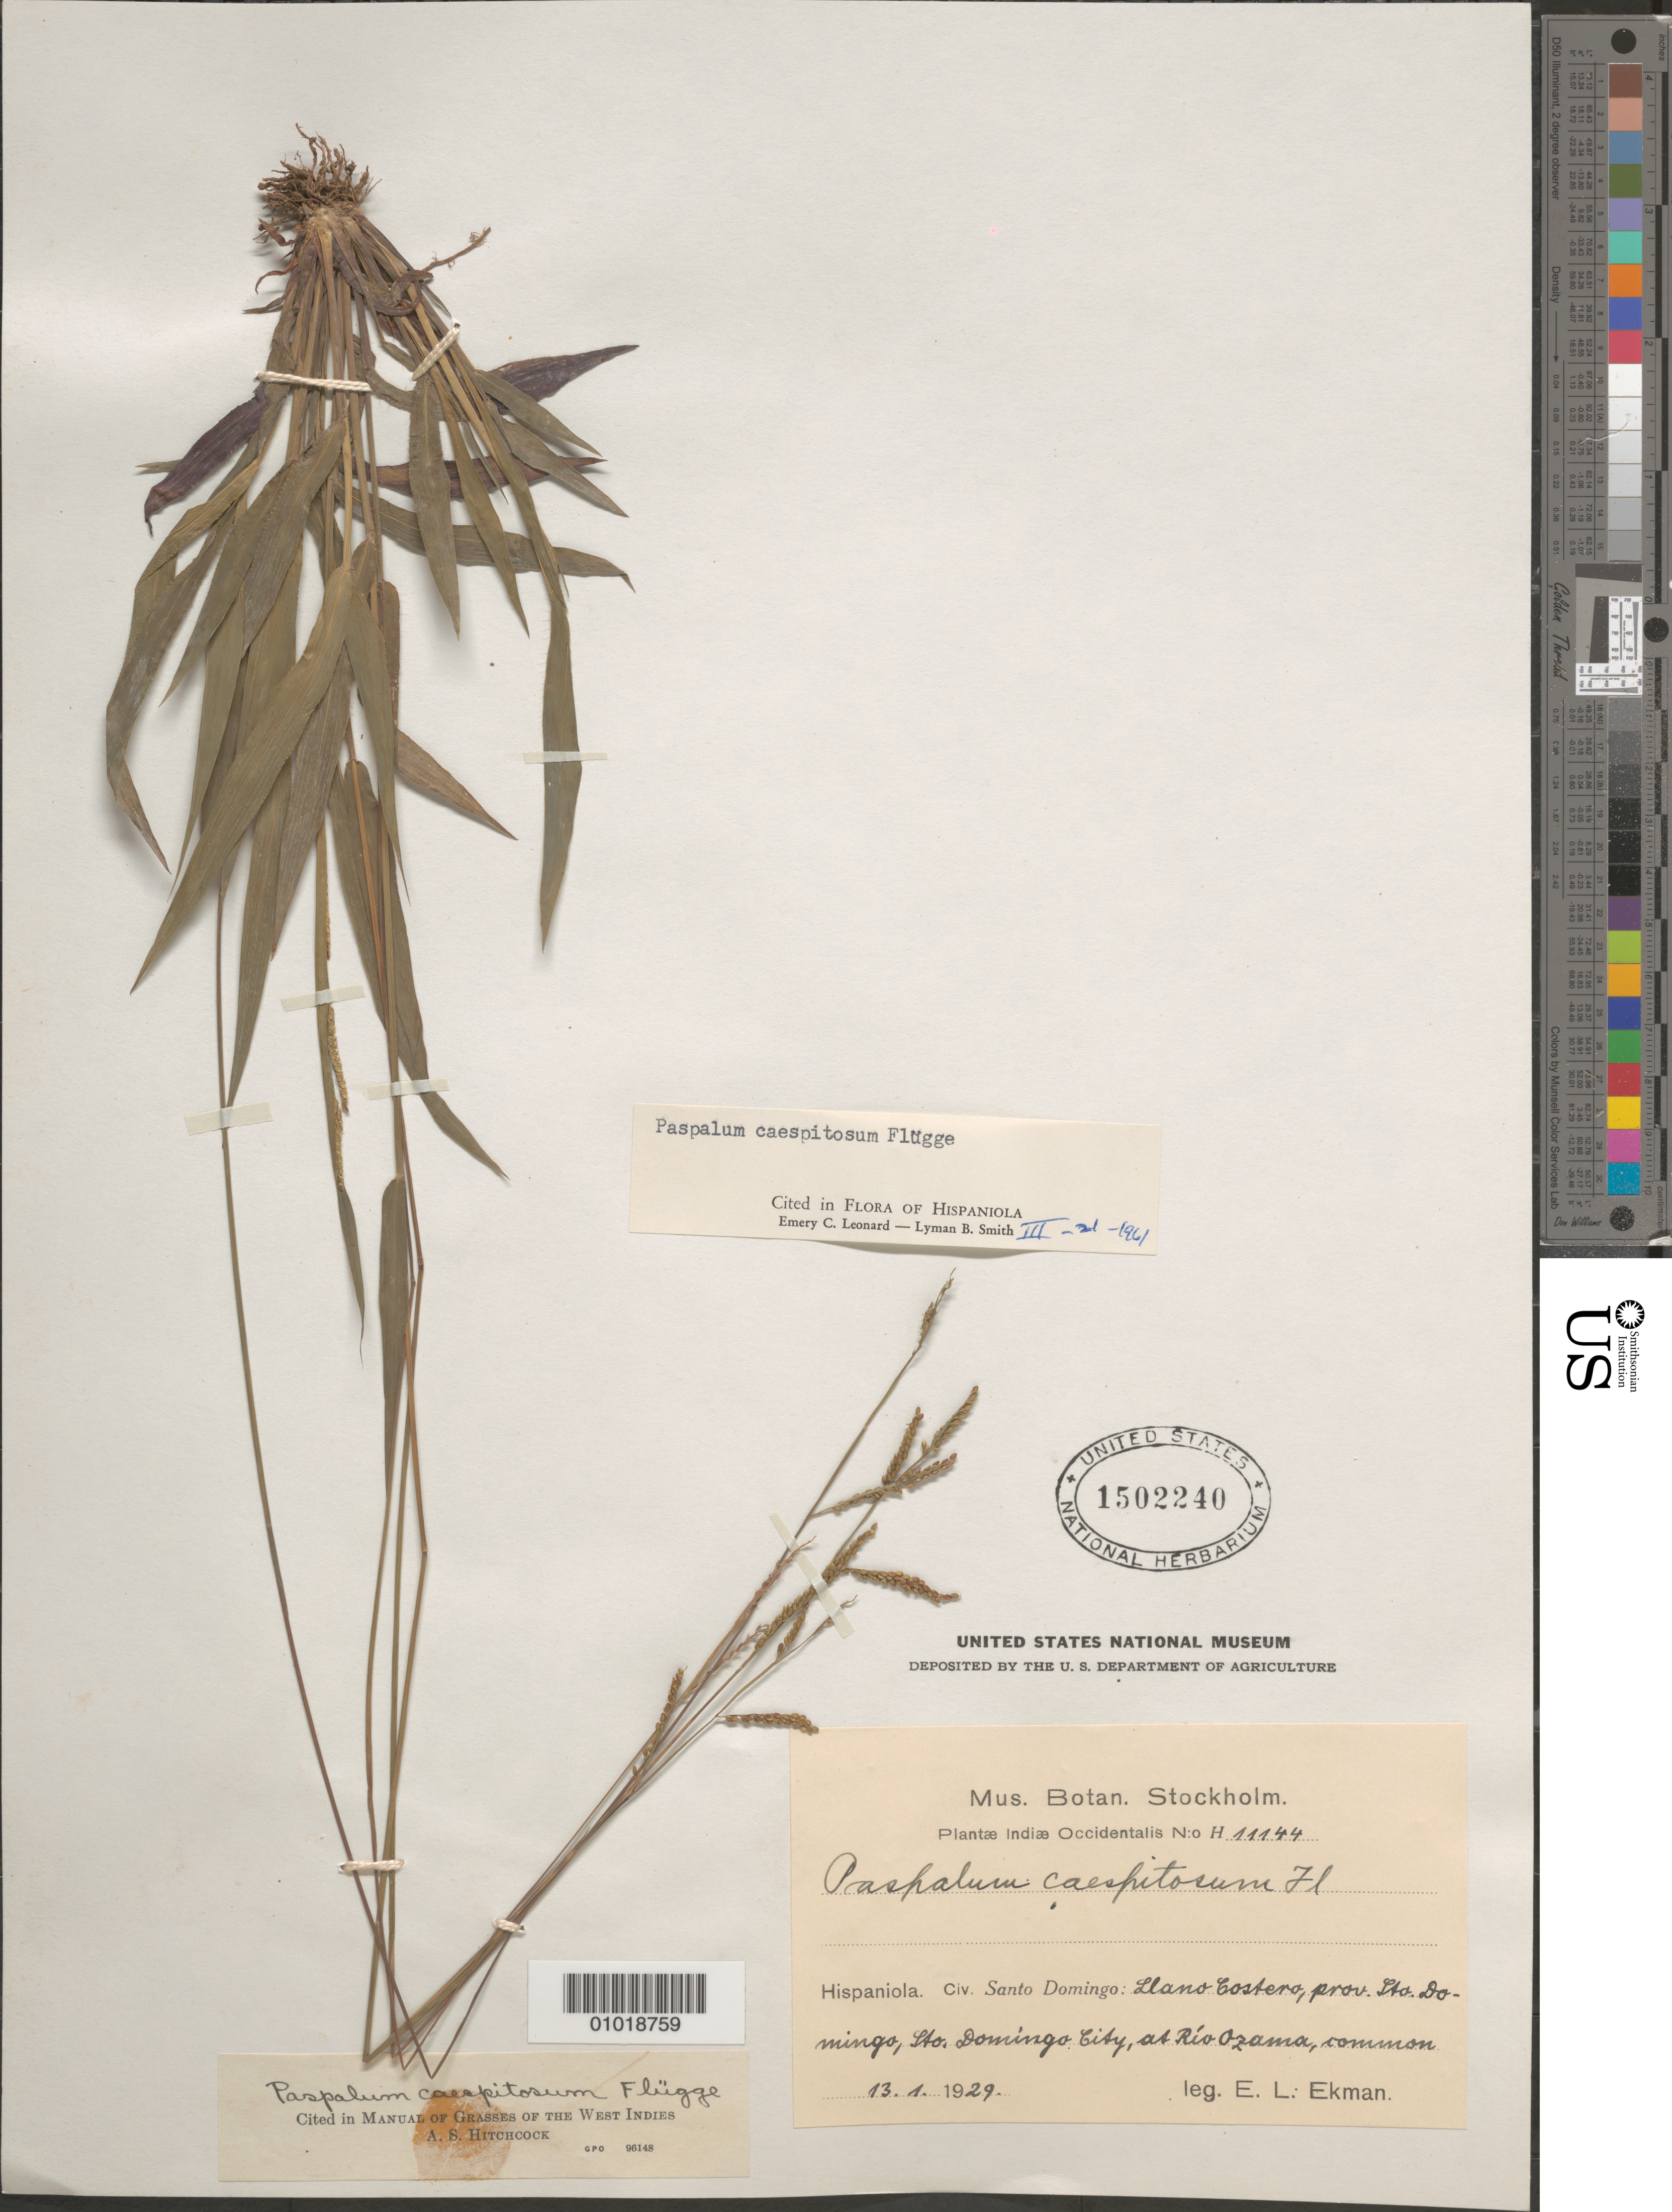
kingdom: Plantae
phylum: Tracheophyta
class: Liliopsida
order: Poales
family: Poaceae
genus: Paspalum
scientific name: Paspalum caespitosum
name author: Flüggé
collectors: E. L. Ekman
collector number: H 11144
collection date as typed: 13 Jan 1929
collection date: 1929-01-13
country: Dominican Republic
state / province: Distrito Nacional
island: Hispaniola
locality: Llano Costero, Stanto Domingo City, at Roi Ozama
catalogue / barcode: US 1502240